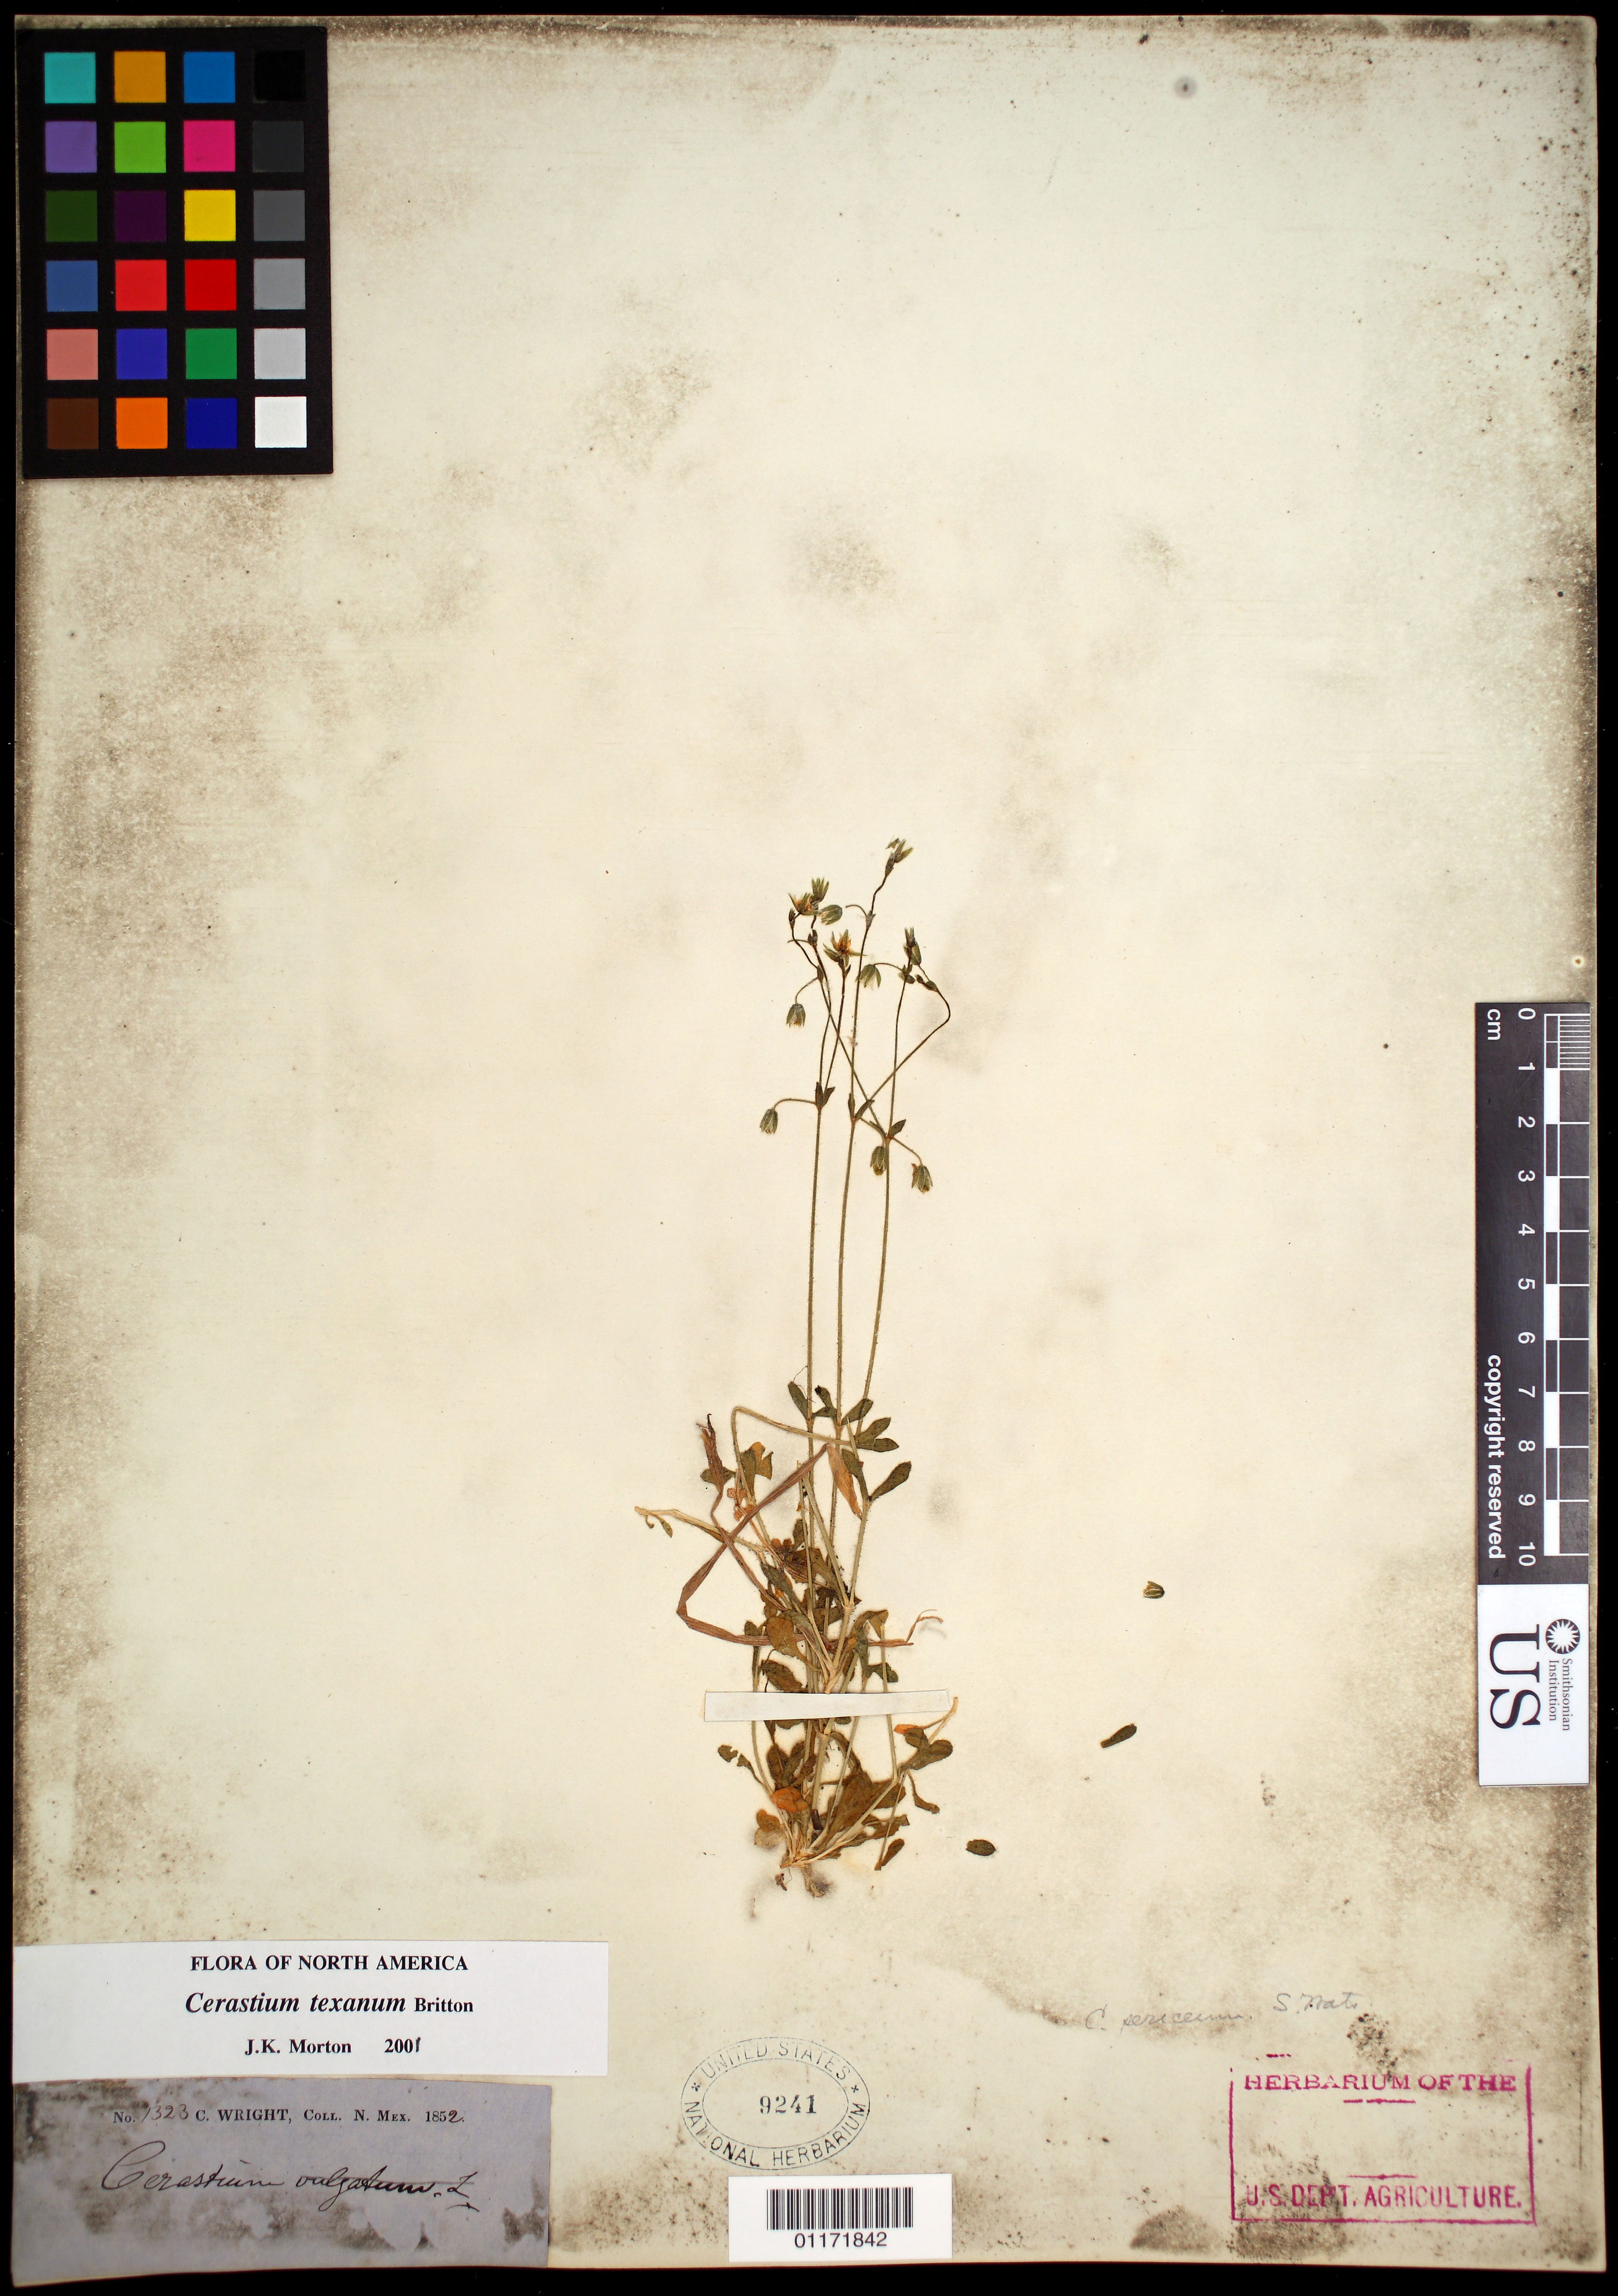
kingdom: Plantae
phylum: Tracheophyta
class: Magnoliopsida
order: Caryophyllales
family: Caryophyllaceae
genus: Cerastium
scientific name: Cerastium texanum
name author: Britton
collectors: C. Wright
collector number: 1323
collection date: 1852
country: United States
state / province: New Mexico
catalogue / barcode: US 9241